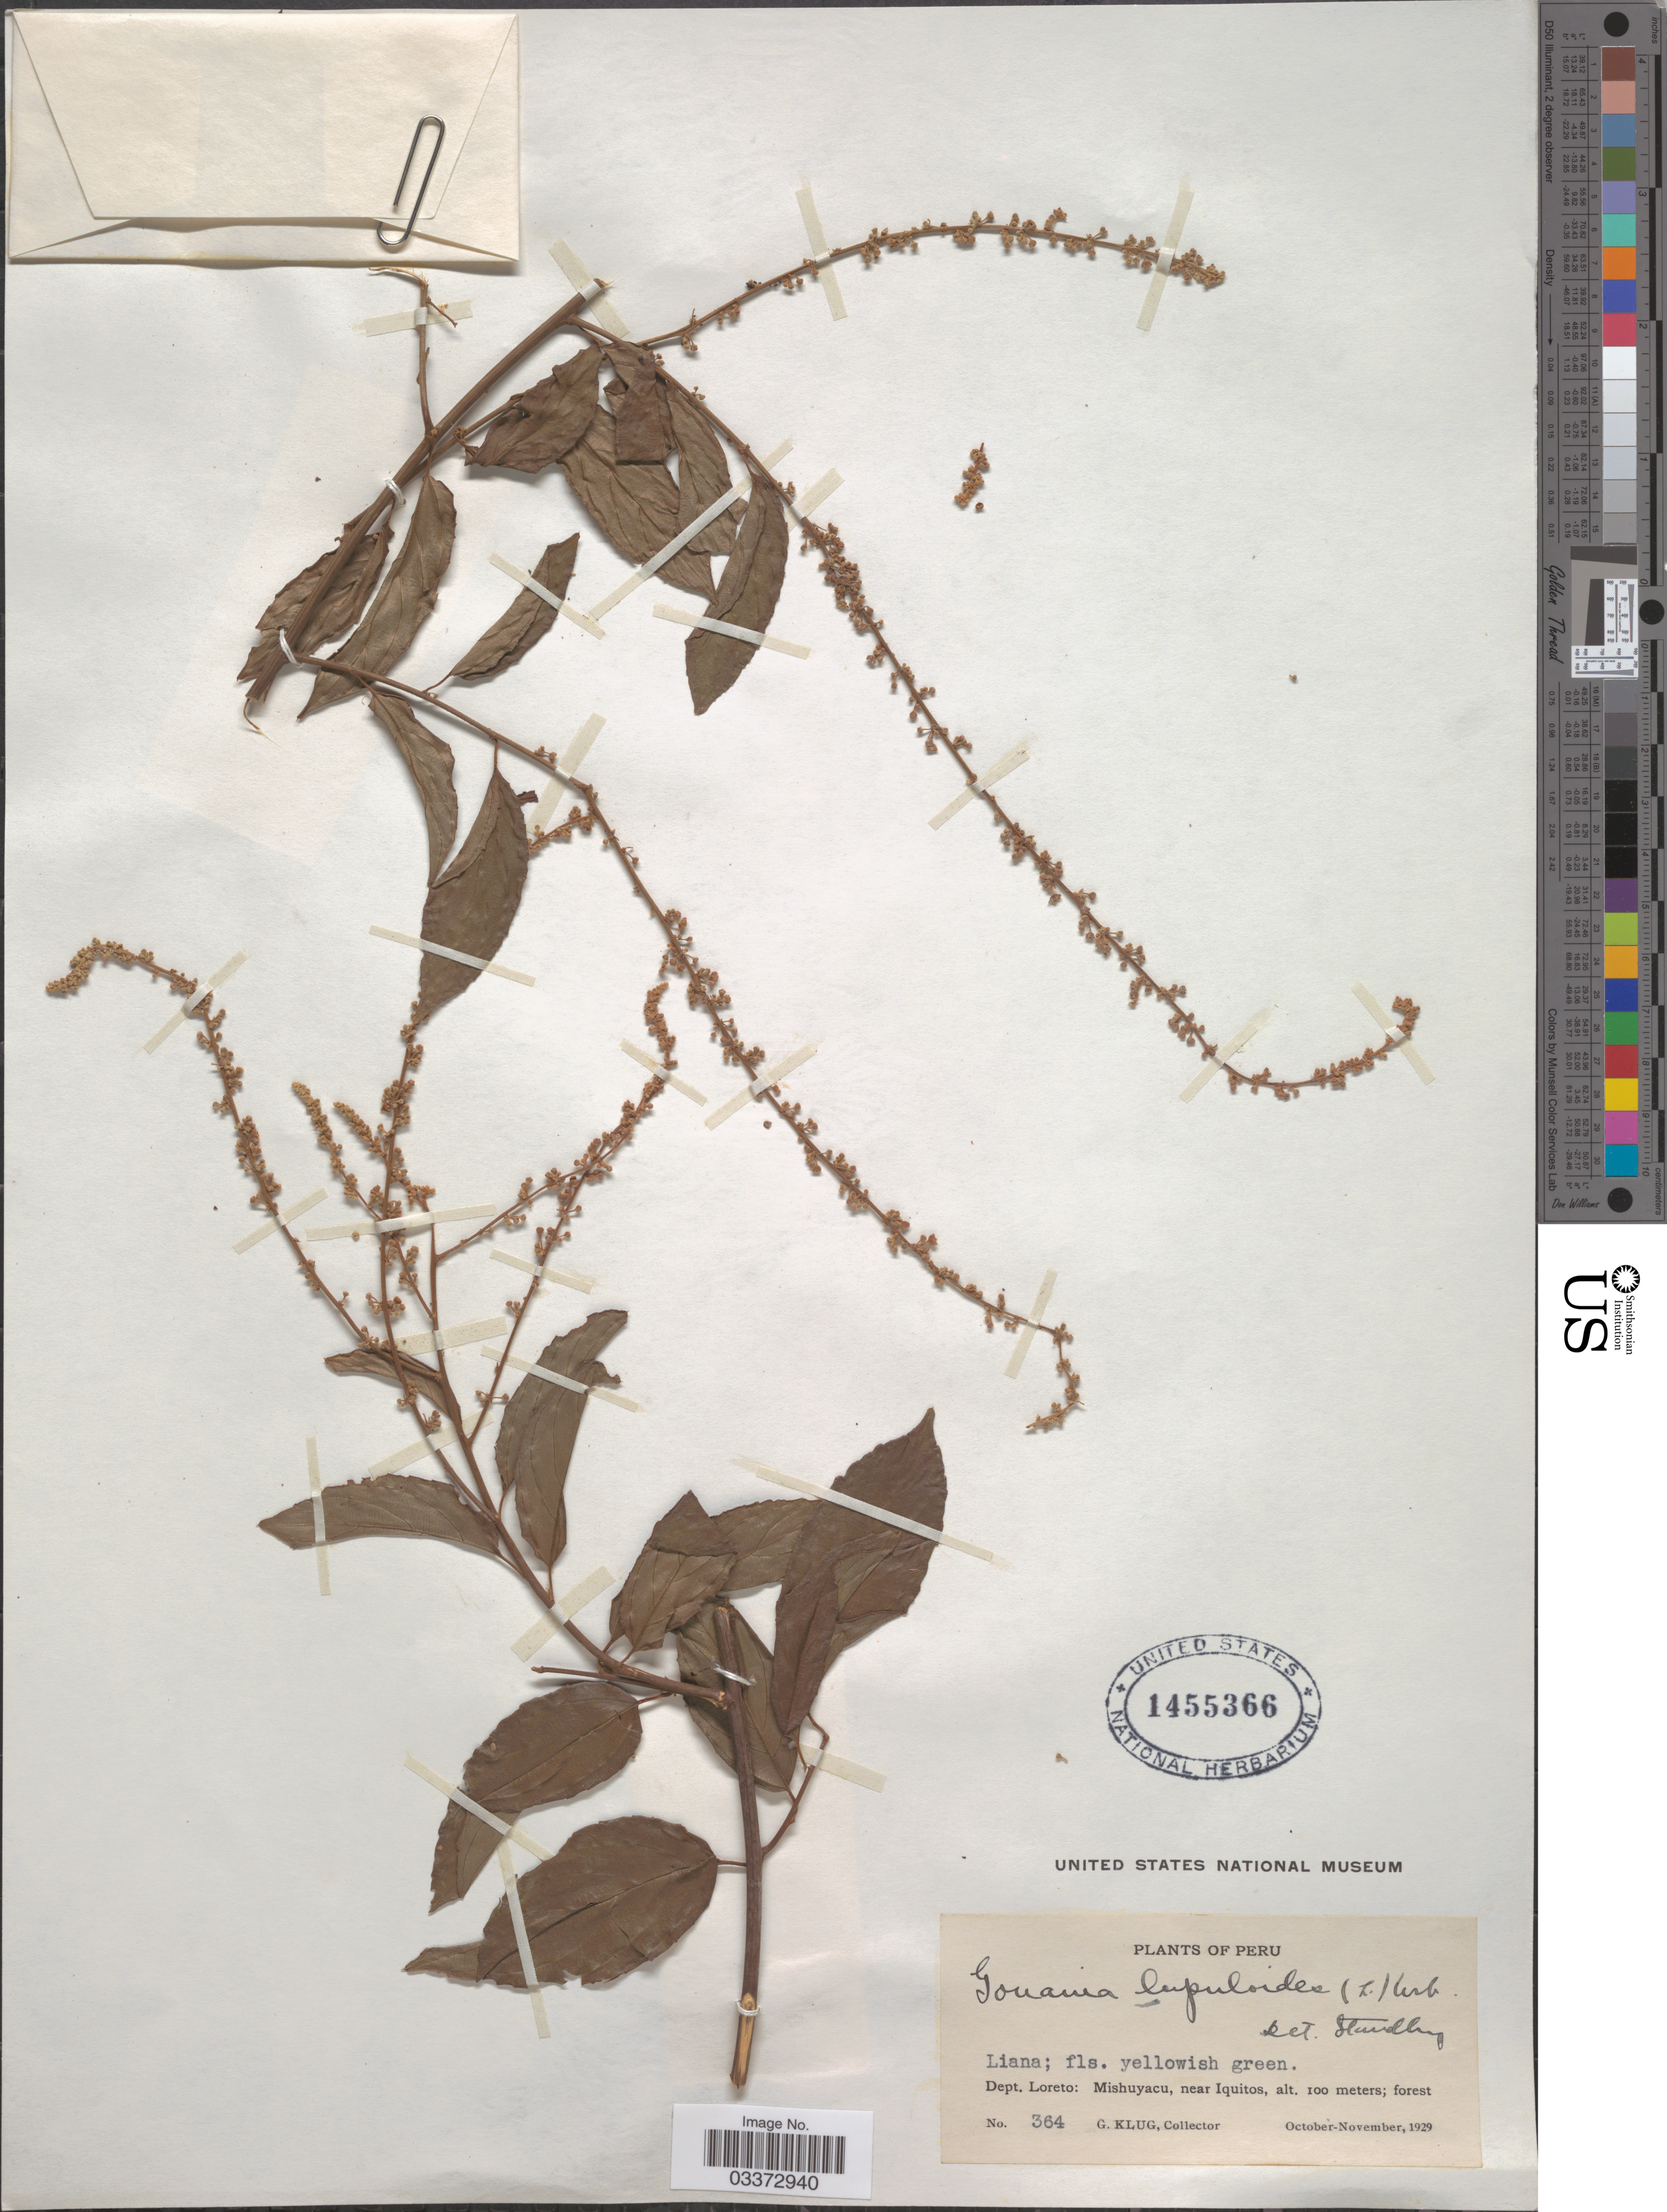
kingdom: Plantae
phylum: Tracheophyta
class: Magnoliopsida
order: Rosales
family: Rhamnaceae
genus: Gouania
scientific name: Gouania lupuloides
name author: (L.) Urb.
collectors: G. Klug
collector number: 364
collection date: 1929-10/1929-11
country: Peru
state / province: Loreto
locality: Dept. Loreto: Mishuyacu, near Iquitos.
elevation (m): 100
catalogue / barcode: US 1455366